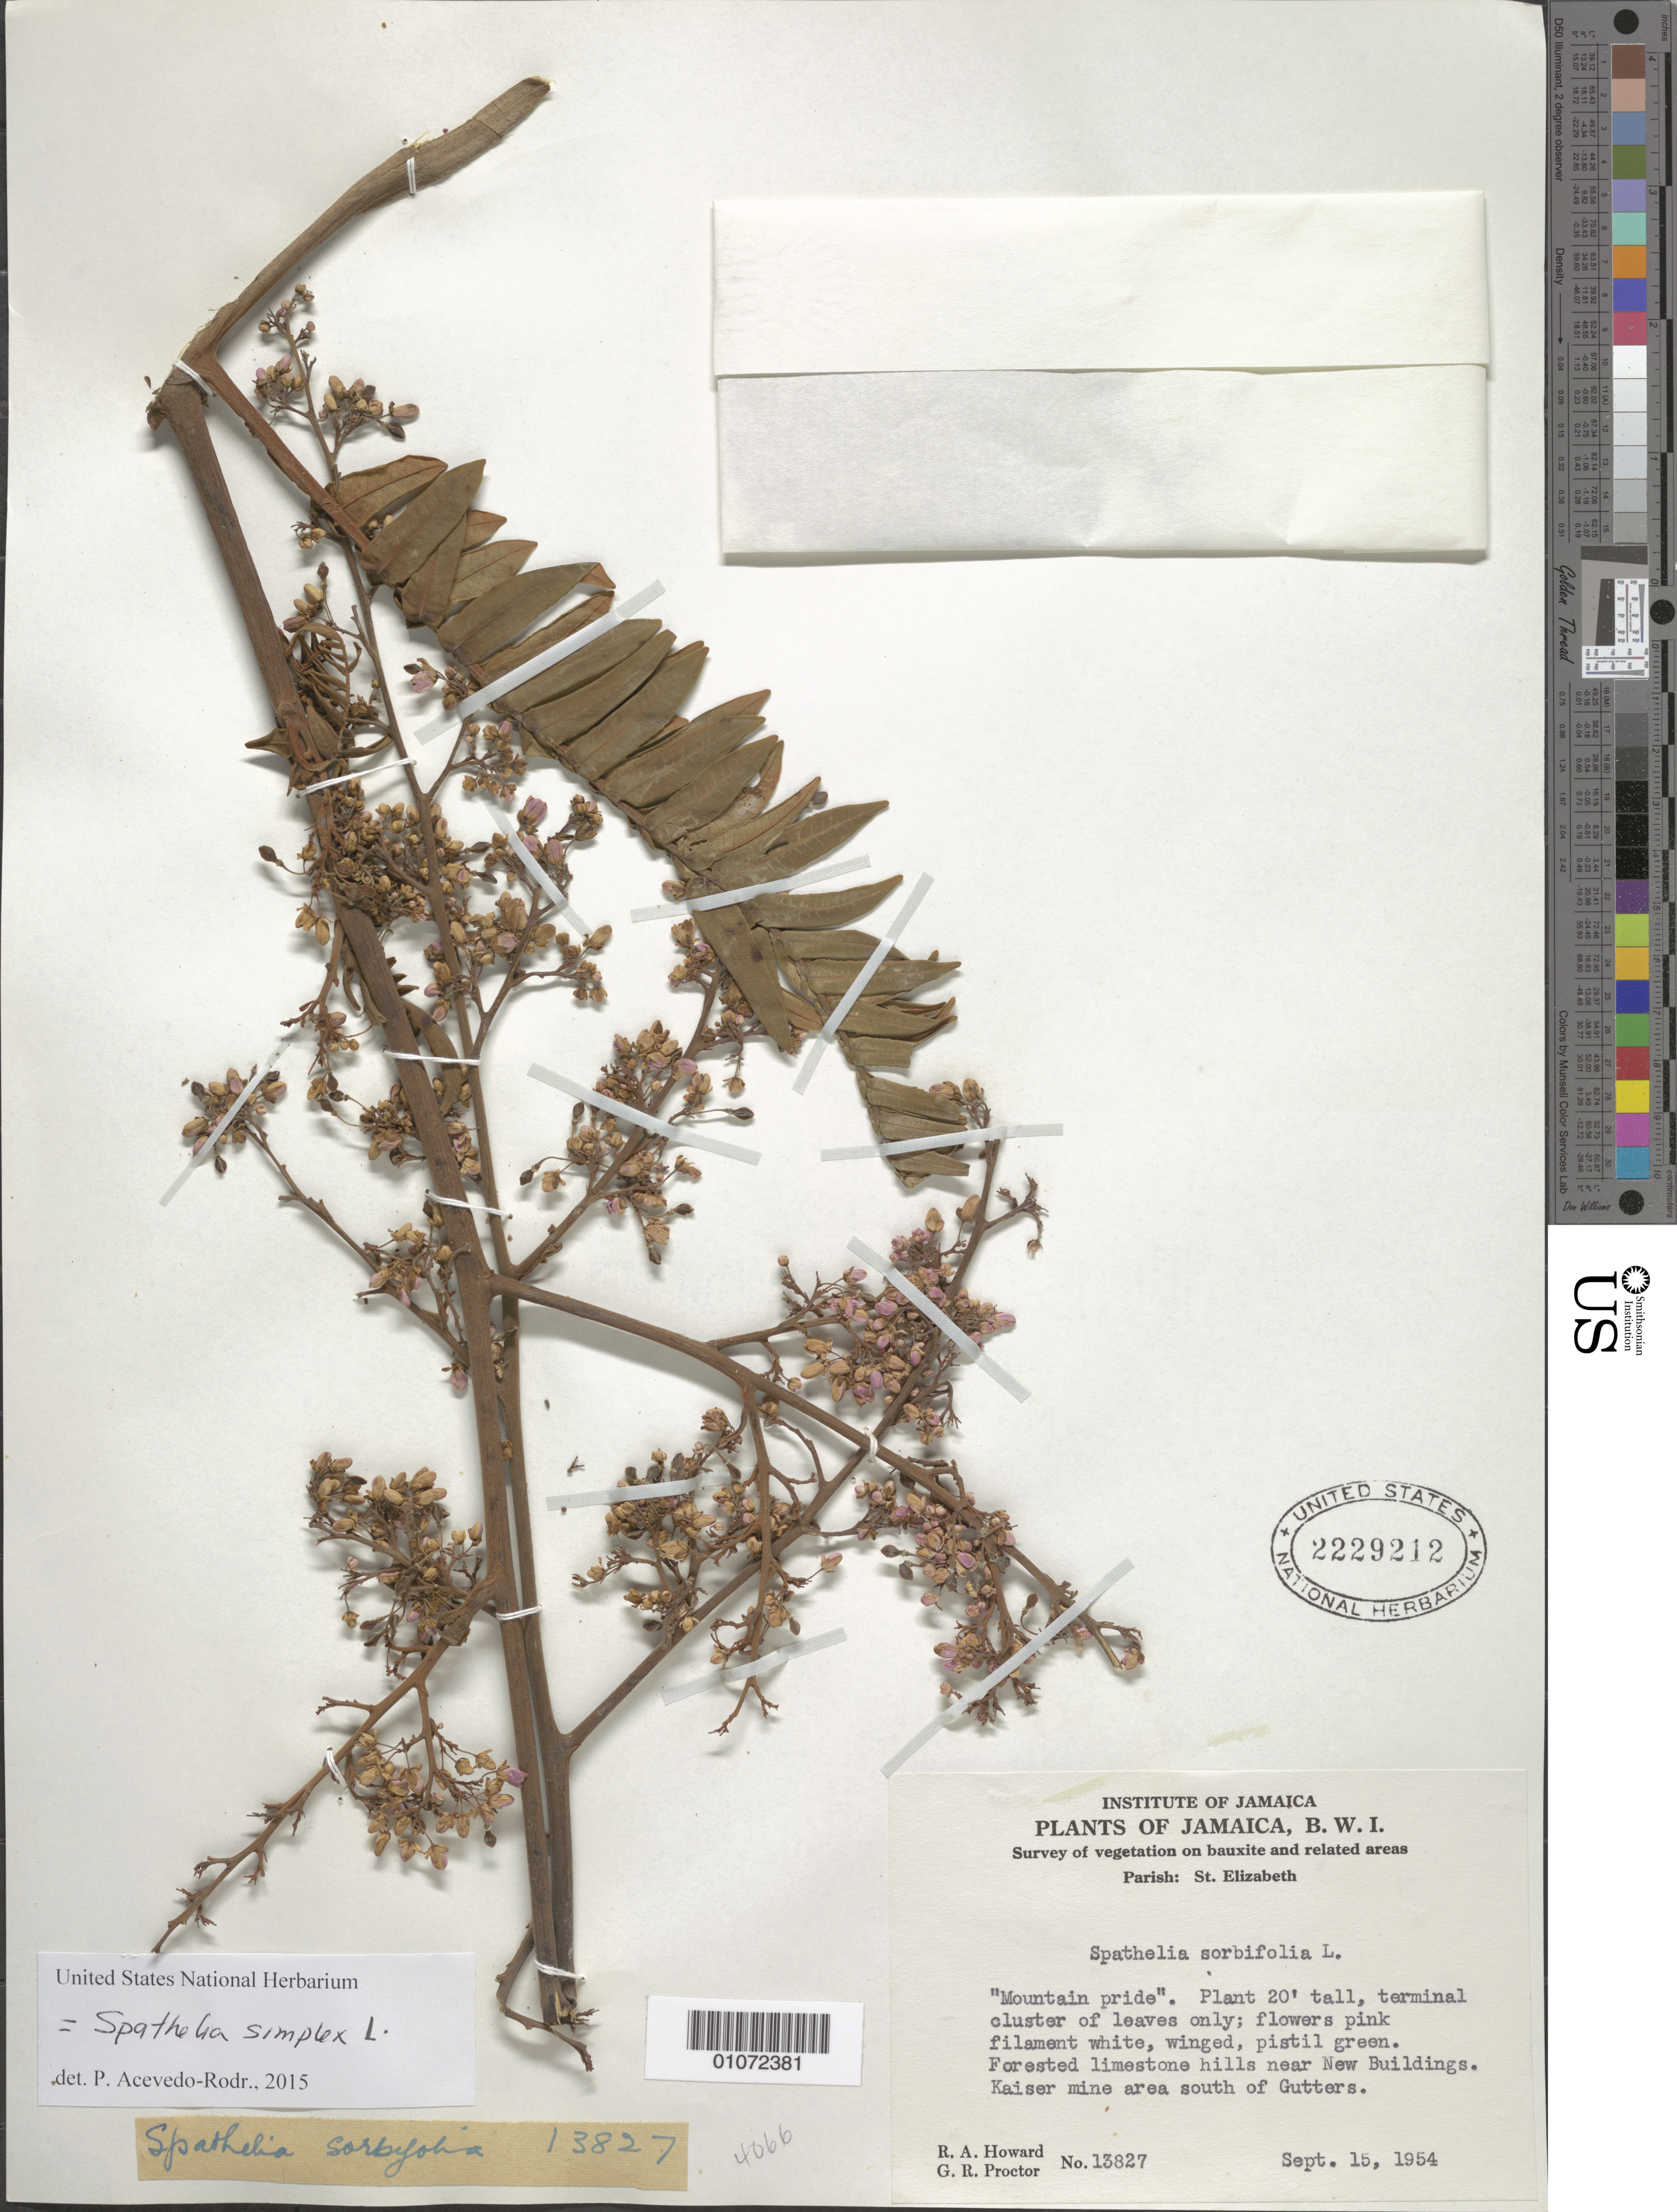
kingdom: Plantae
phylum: Tracheophyta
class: Magnoliopsida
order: Sapindales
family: Rutaceae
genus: Spathelia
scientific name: Spathelia simplex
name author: L.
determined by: Acevedo-Rodríguez, P., (BOT), Smithsonian Institution - National Museum of Natural History (UNITED STATES)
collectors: R. A. Howard & G. R. Proctor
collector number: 13827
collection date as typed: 15 Sep 1954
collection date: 1954-09-15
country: Jamaica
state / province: Saint Elizabeth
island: Jamaica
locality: Forested limestone hills near New Buildings. Kaiser mine area S of Gutters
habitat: Forested limestone hills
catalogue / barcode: US 2229212